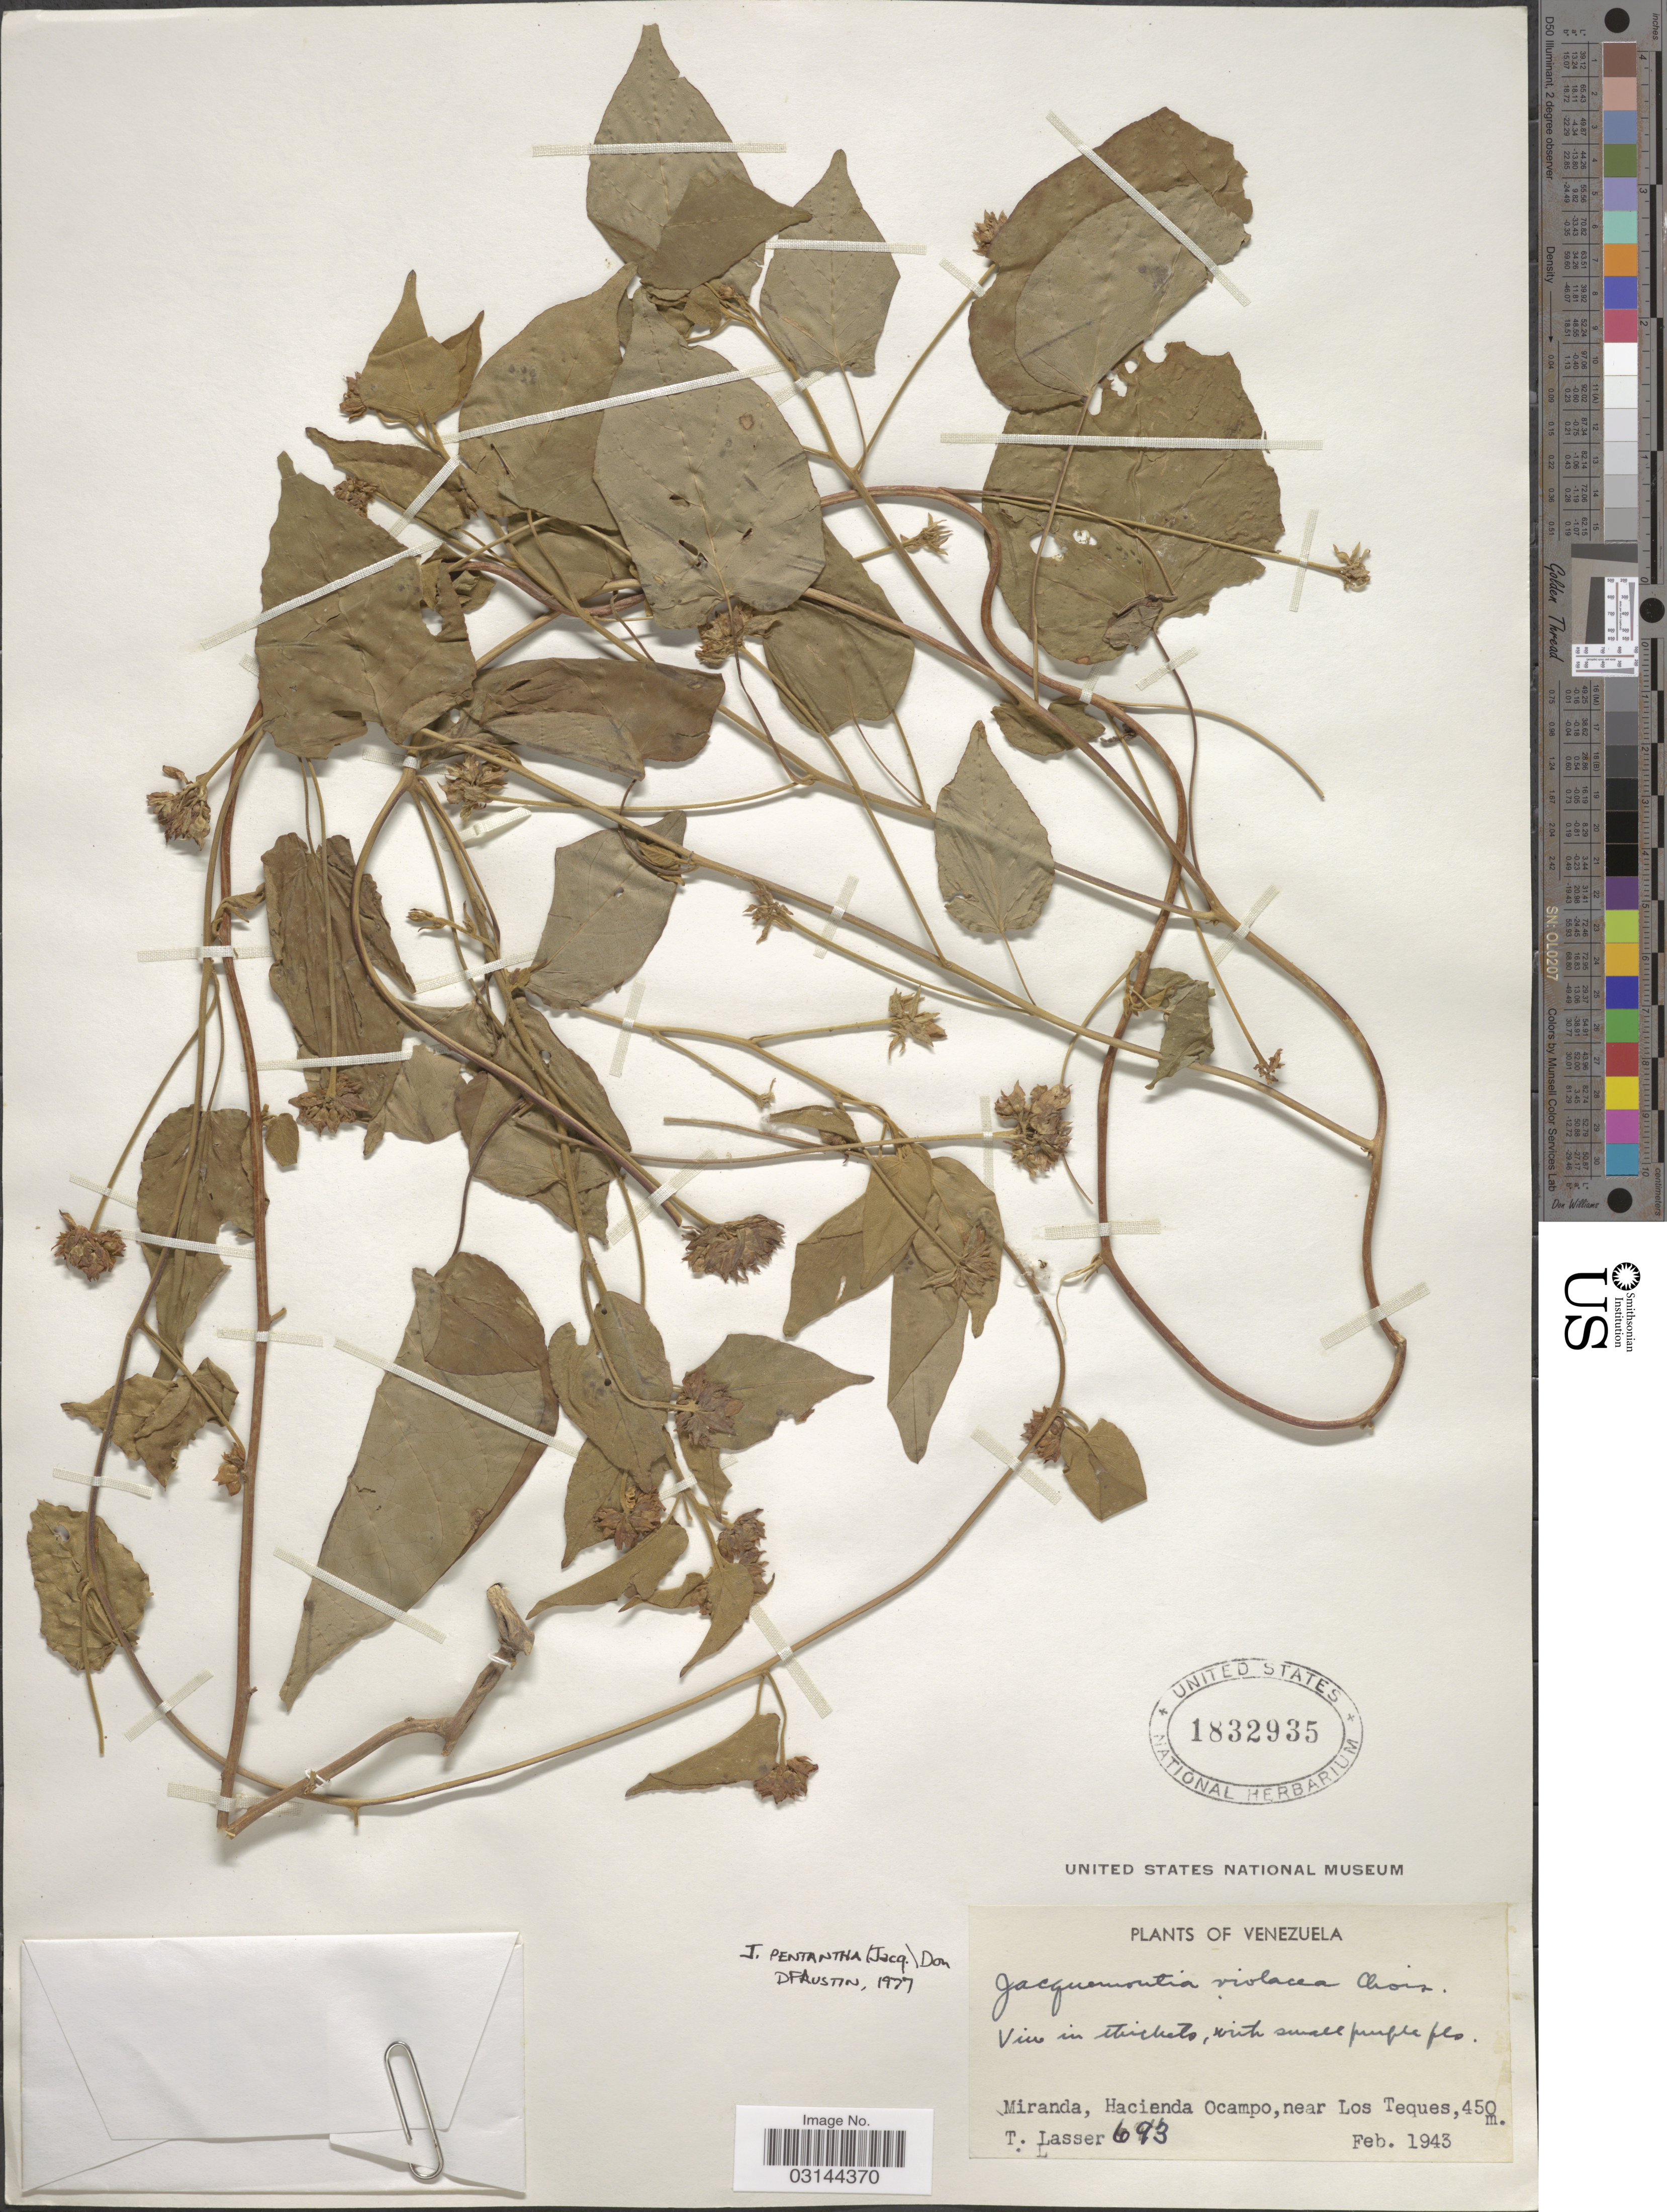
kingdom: Plantae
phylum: Tracheophyta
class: Magnoliopsida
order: Solanales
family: Convolvulaceae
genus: Jacquemontia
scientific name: Jacquemontia pentanthos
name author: (Jacq.) G. Don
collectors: T. Lasser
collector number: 693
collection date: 1943-02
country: Venezuela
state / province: Miranda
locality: Miranda, Hacienda Ocampo, near Los Teques.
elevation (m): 450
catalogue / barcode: US 1832935